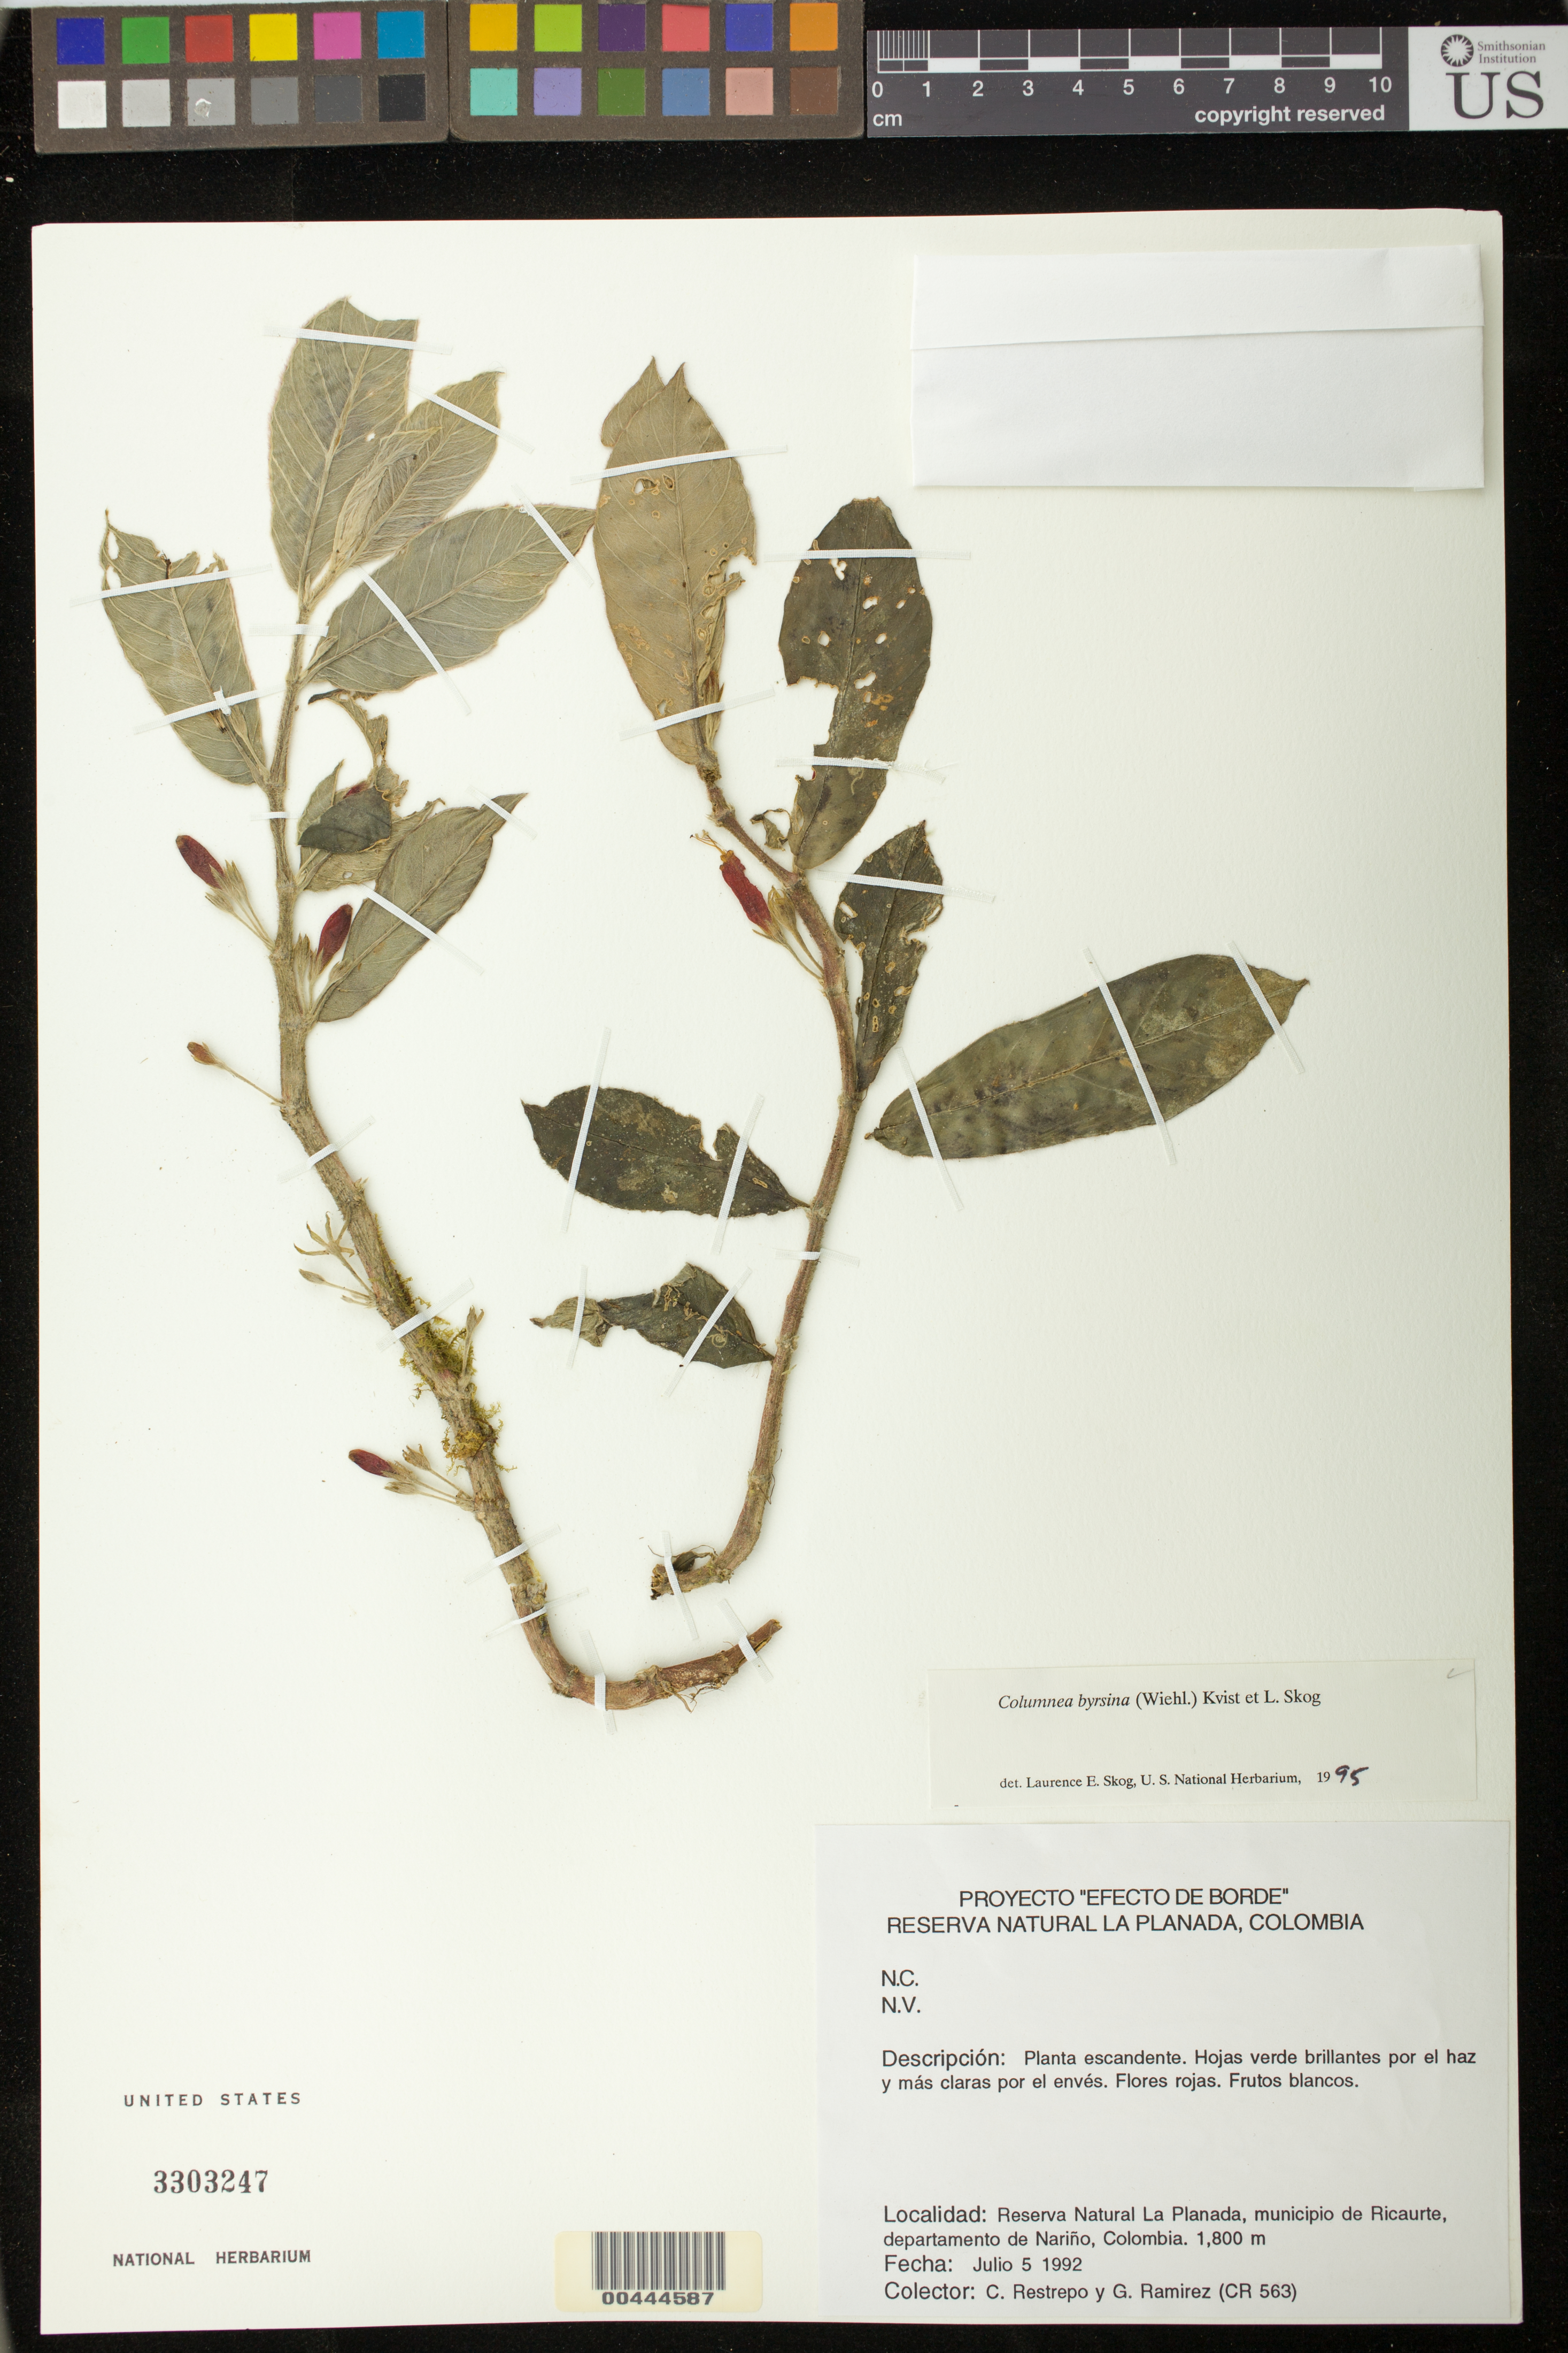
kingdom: Plantae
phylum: Tracheophyta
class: Magnoliopsida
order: Lamiales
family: Gesneriaceae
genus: Columnea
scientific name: Columnea byrsina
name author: (Wiehler) L.P. Kvist & L.E. Skog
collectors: C. Restrepo & et al.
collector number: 563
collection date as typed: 05 Jun 1992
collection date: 1992-06-05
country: Colombia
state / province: Nariño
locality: La Planada Natural Reserve, Ricaurte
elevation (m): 1800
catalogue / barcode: US 3303247